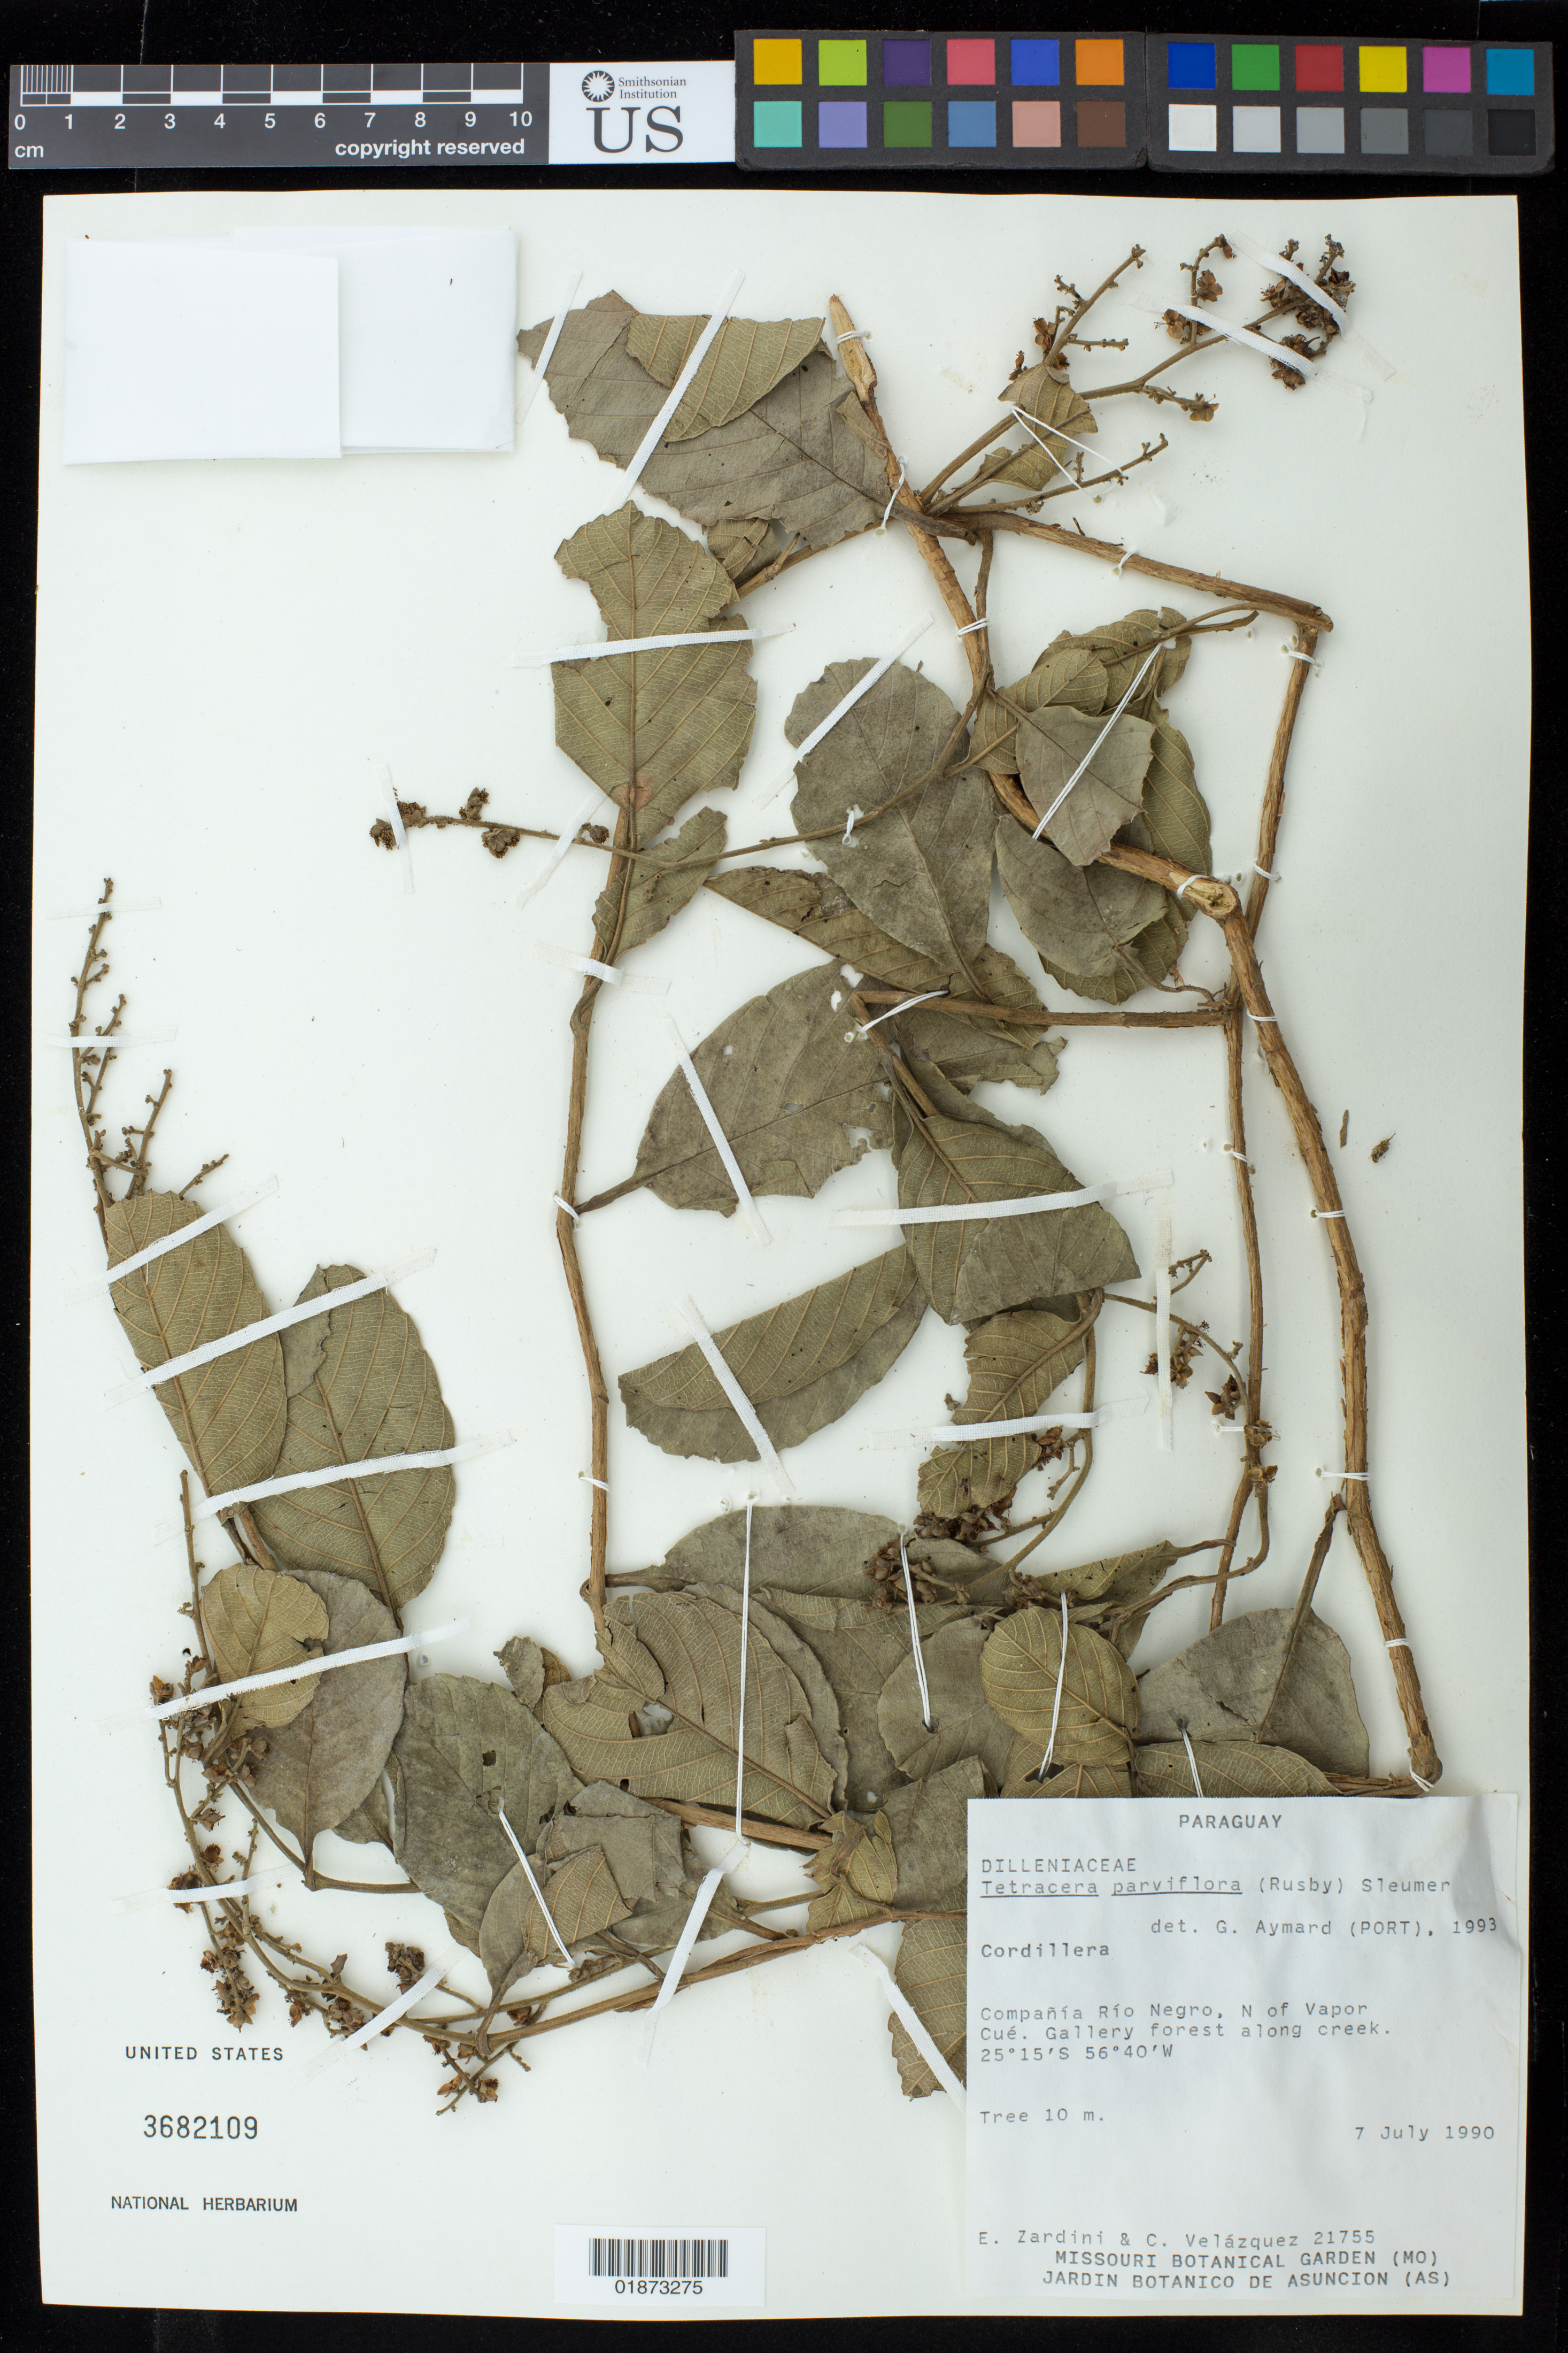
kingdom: Plantae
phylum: Tracheophyta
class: Magnoliopsida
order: Dilleniales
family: Dilleniaceae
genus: Tetracera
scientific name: Tetracera parviflora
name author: (Rusby) Sleumer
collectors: E. M. Zardini & C. Velázquez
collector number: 21755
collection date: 1990-07-07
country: Paraguay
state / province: Cordillera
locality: Compañia Rio Negro, N of Vapor Cué.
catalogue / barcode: US 3682109